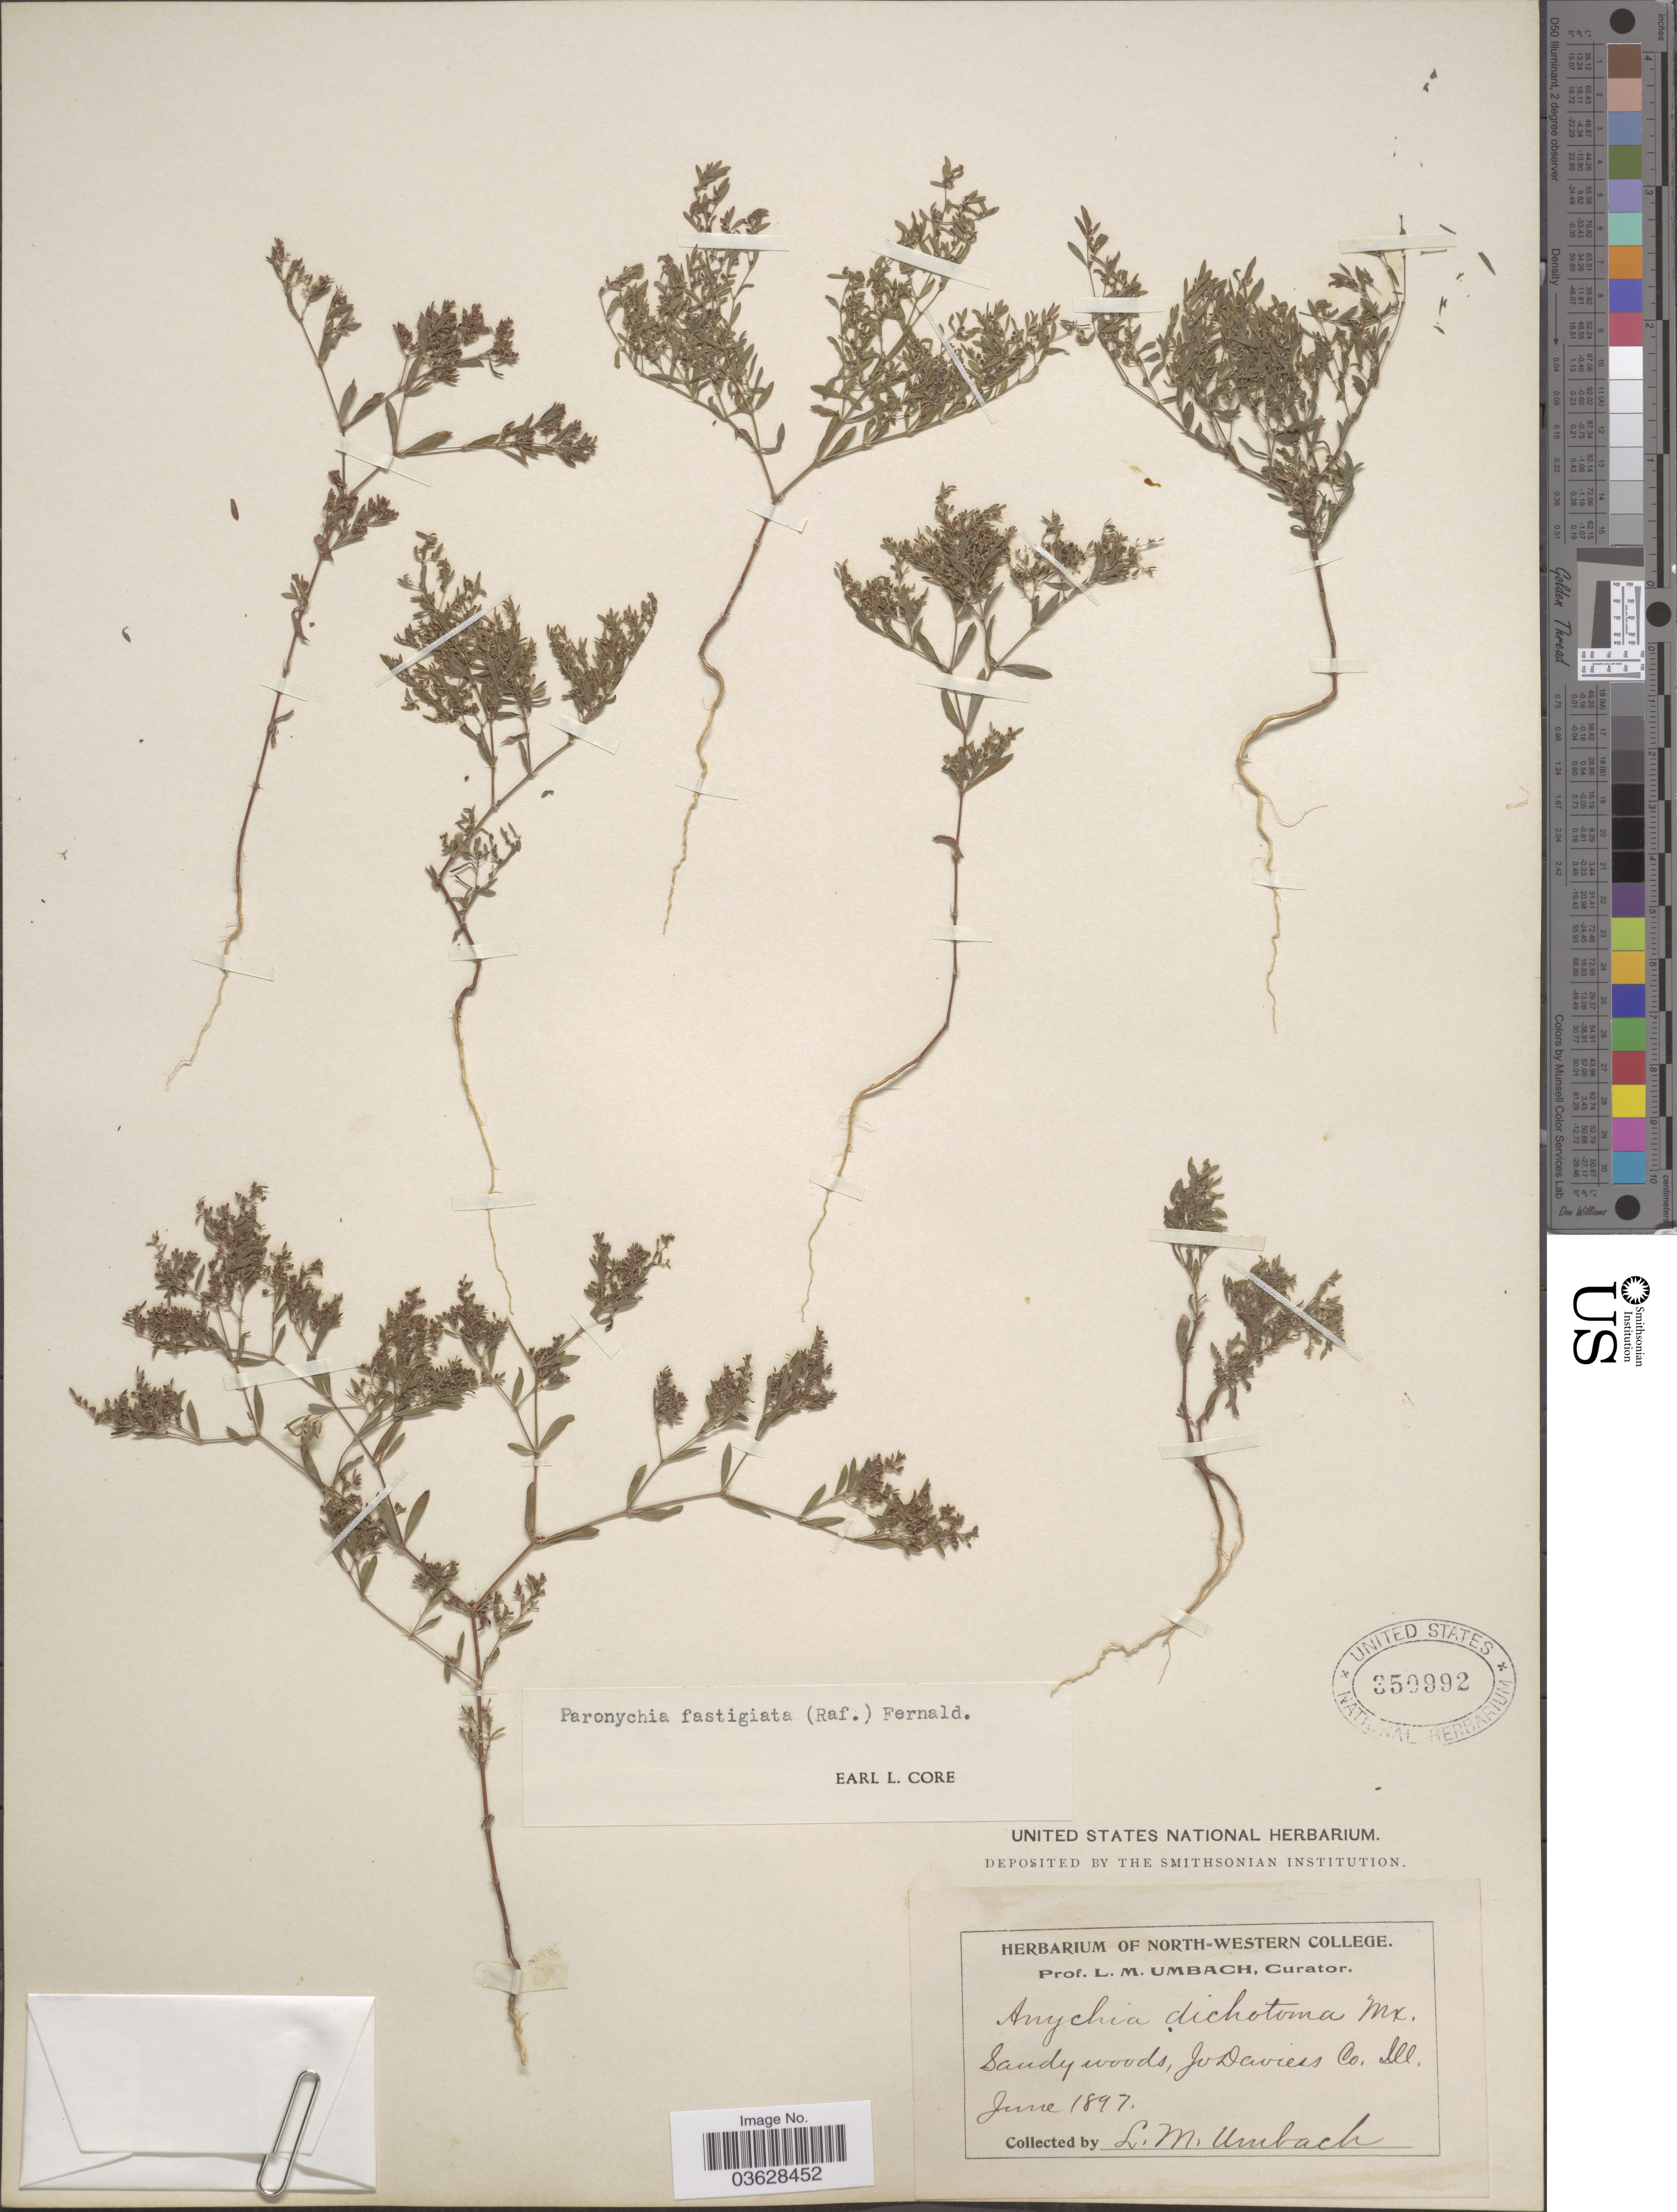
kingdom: Plantae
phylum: Tracheophyta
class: Magnoliopsida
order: Caryophyllales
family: Caryophyllaceae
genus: Paronychia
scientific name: Paronychia fastigiata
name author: (Raf.) Fernald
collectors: L. M. Umbach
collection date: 1897-06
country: United States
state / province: Illinois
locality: Jo Daviess Co.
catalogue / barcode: US 350992